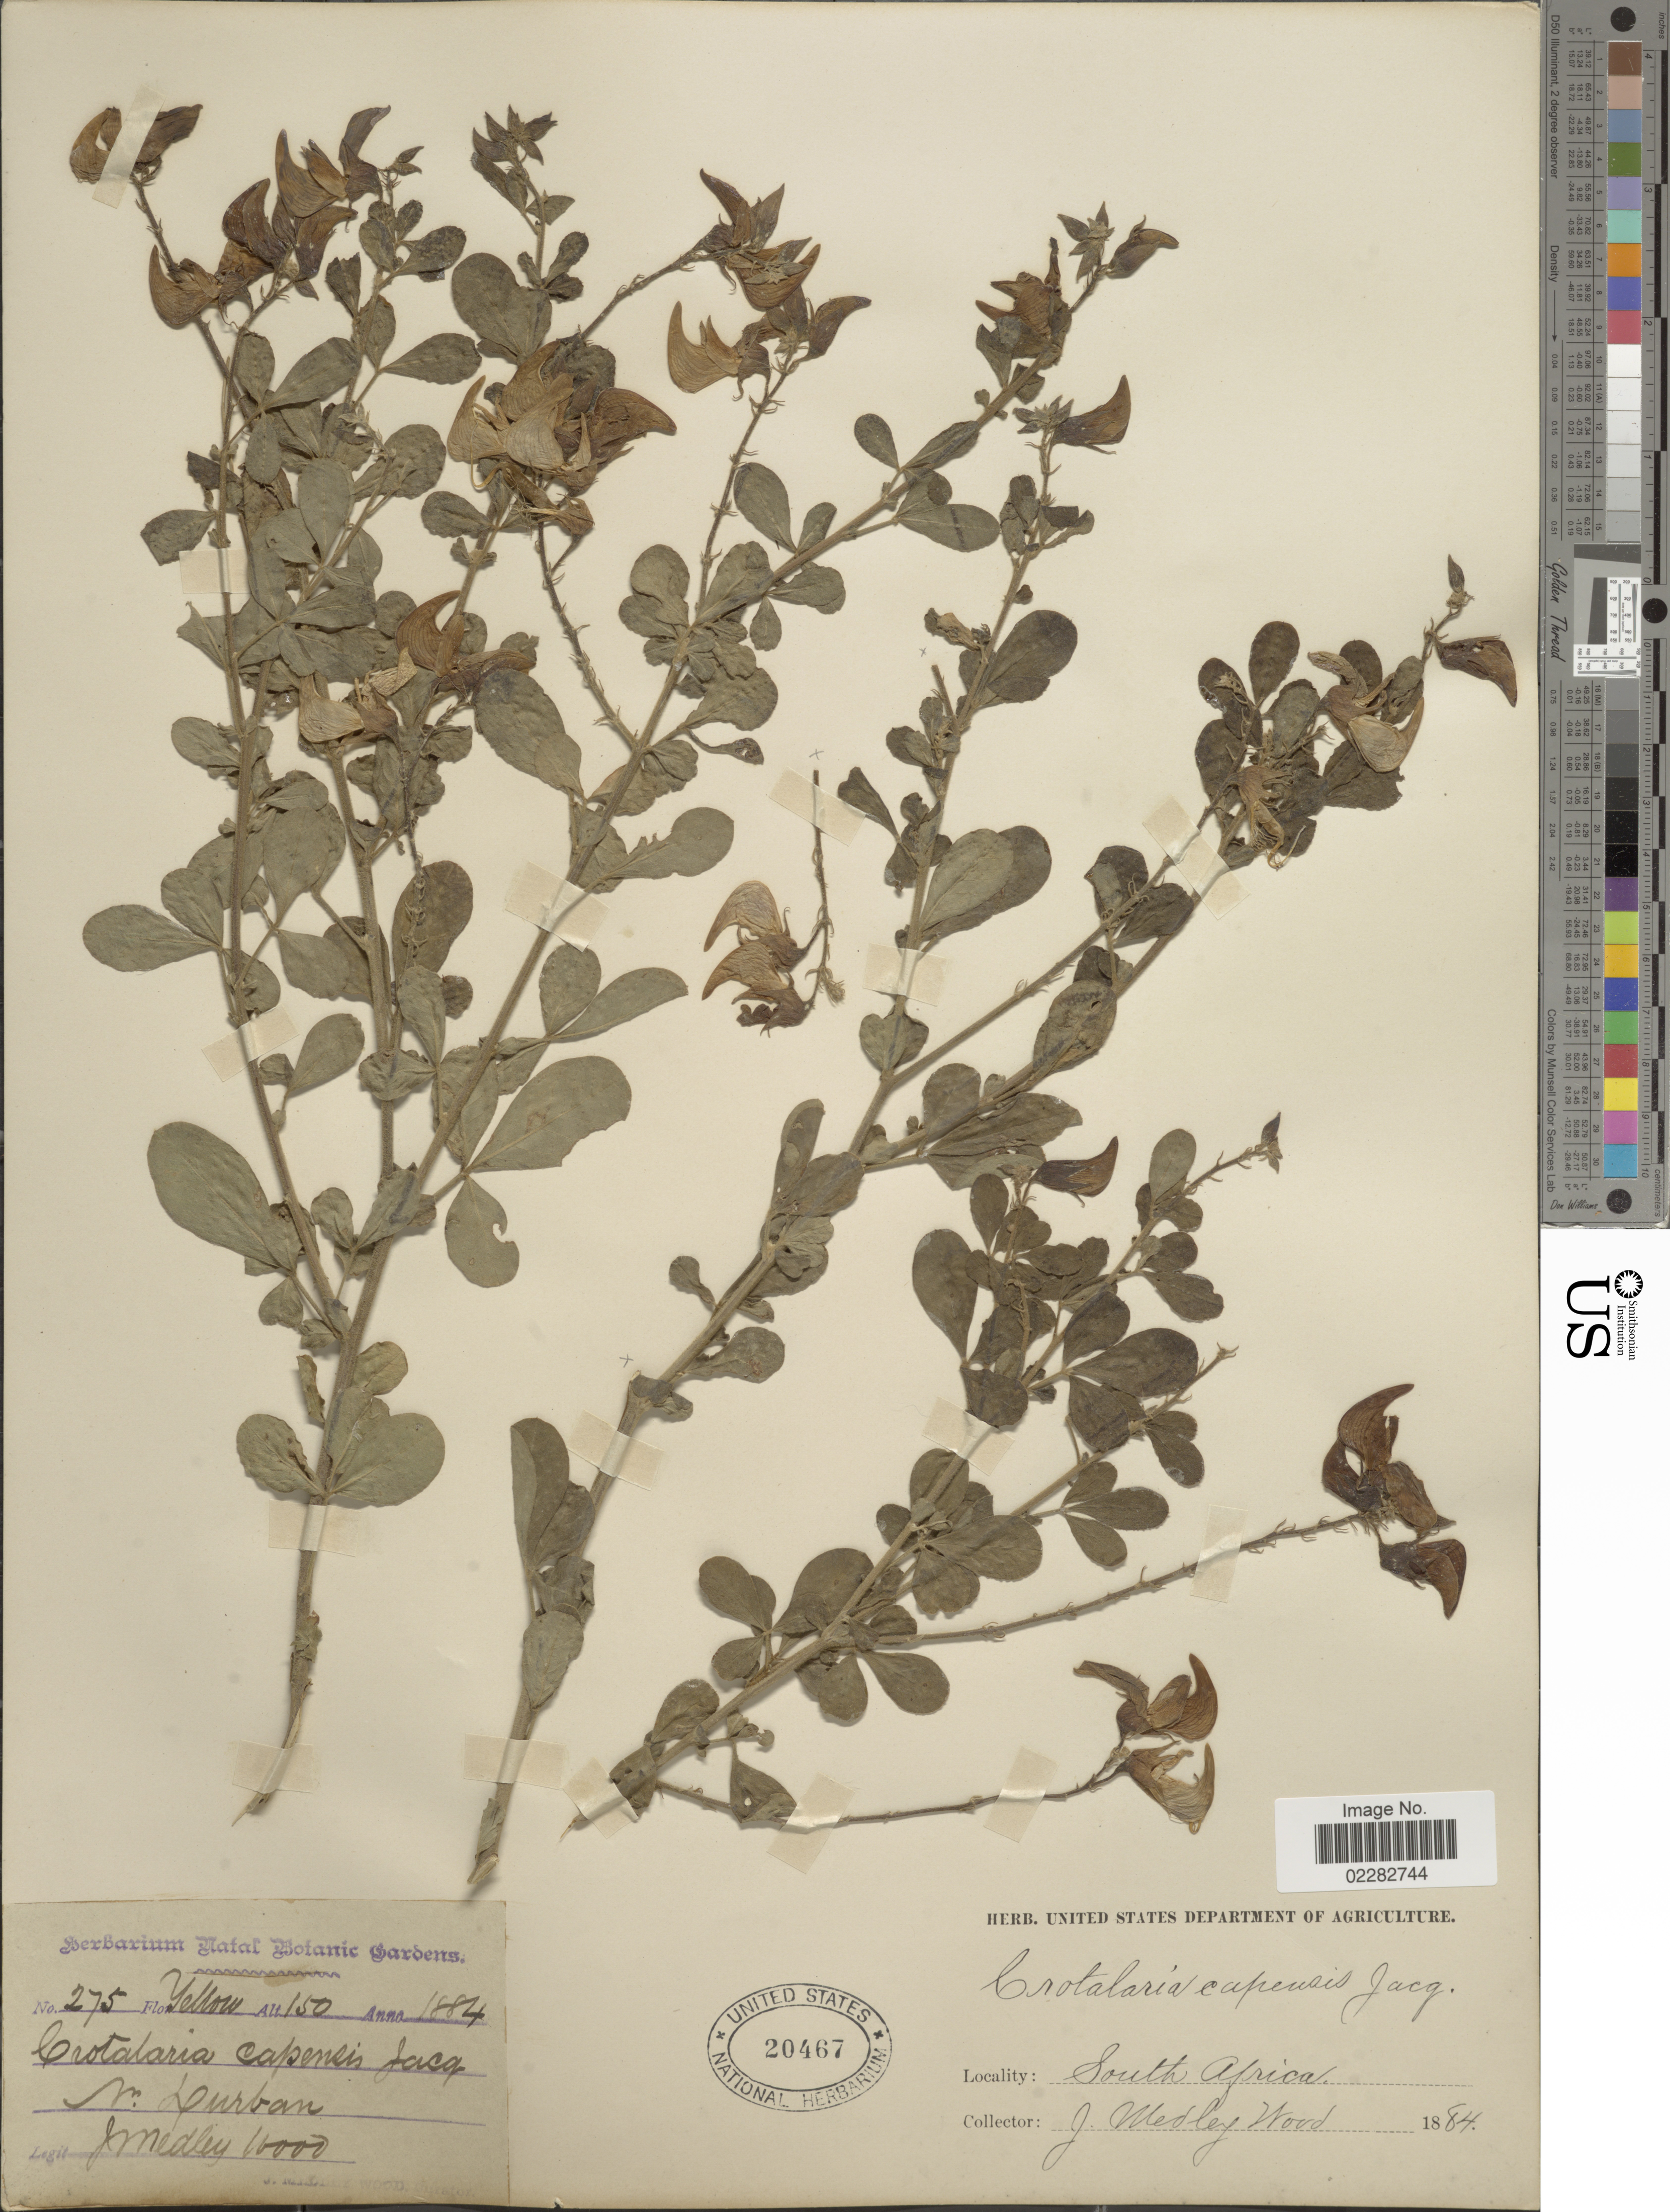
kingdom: Plantae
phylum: Tracheophyta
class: Magnoliopsida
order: Fabales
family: Fabaceae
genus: Crotalaria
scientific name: Crotalaria capensis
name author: Jacq.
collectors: J. Medley Wood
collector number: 275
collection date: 1884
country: South Africa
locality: N. Durban.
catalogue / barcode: US 20467